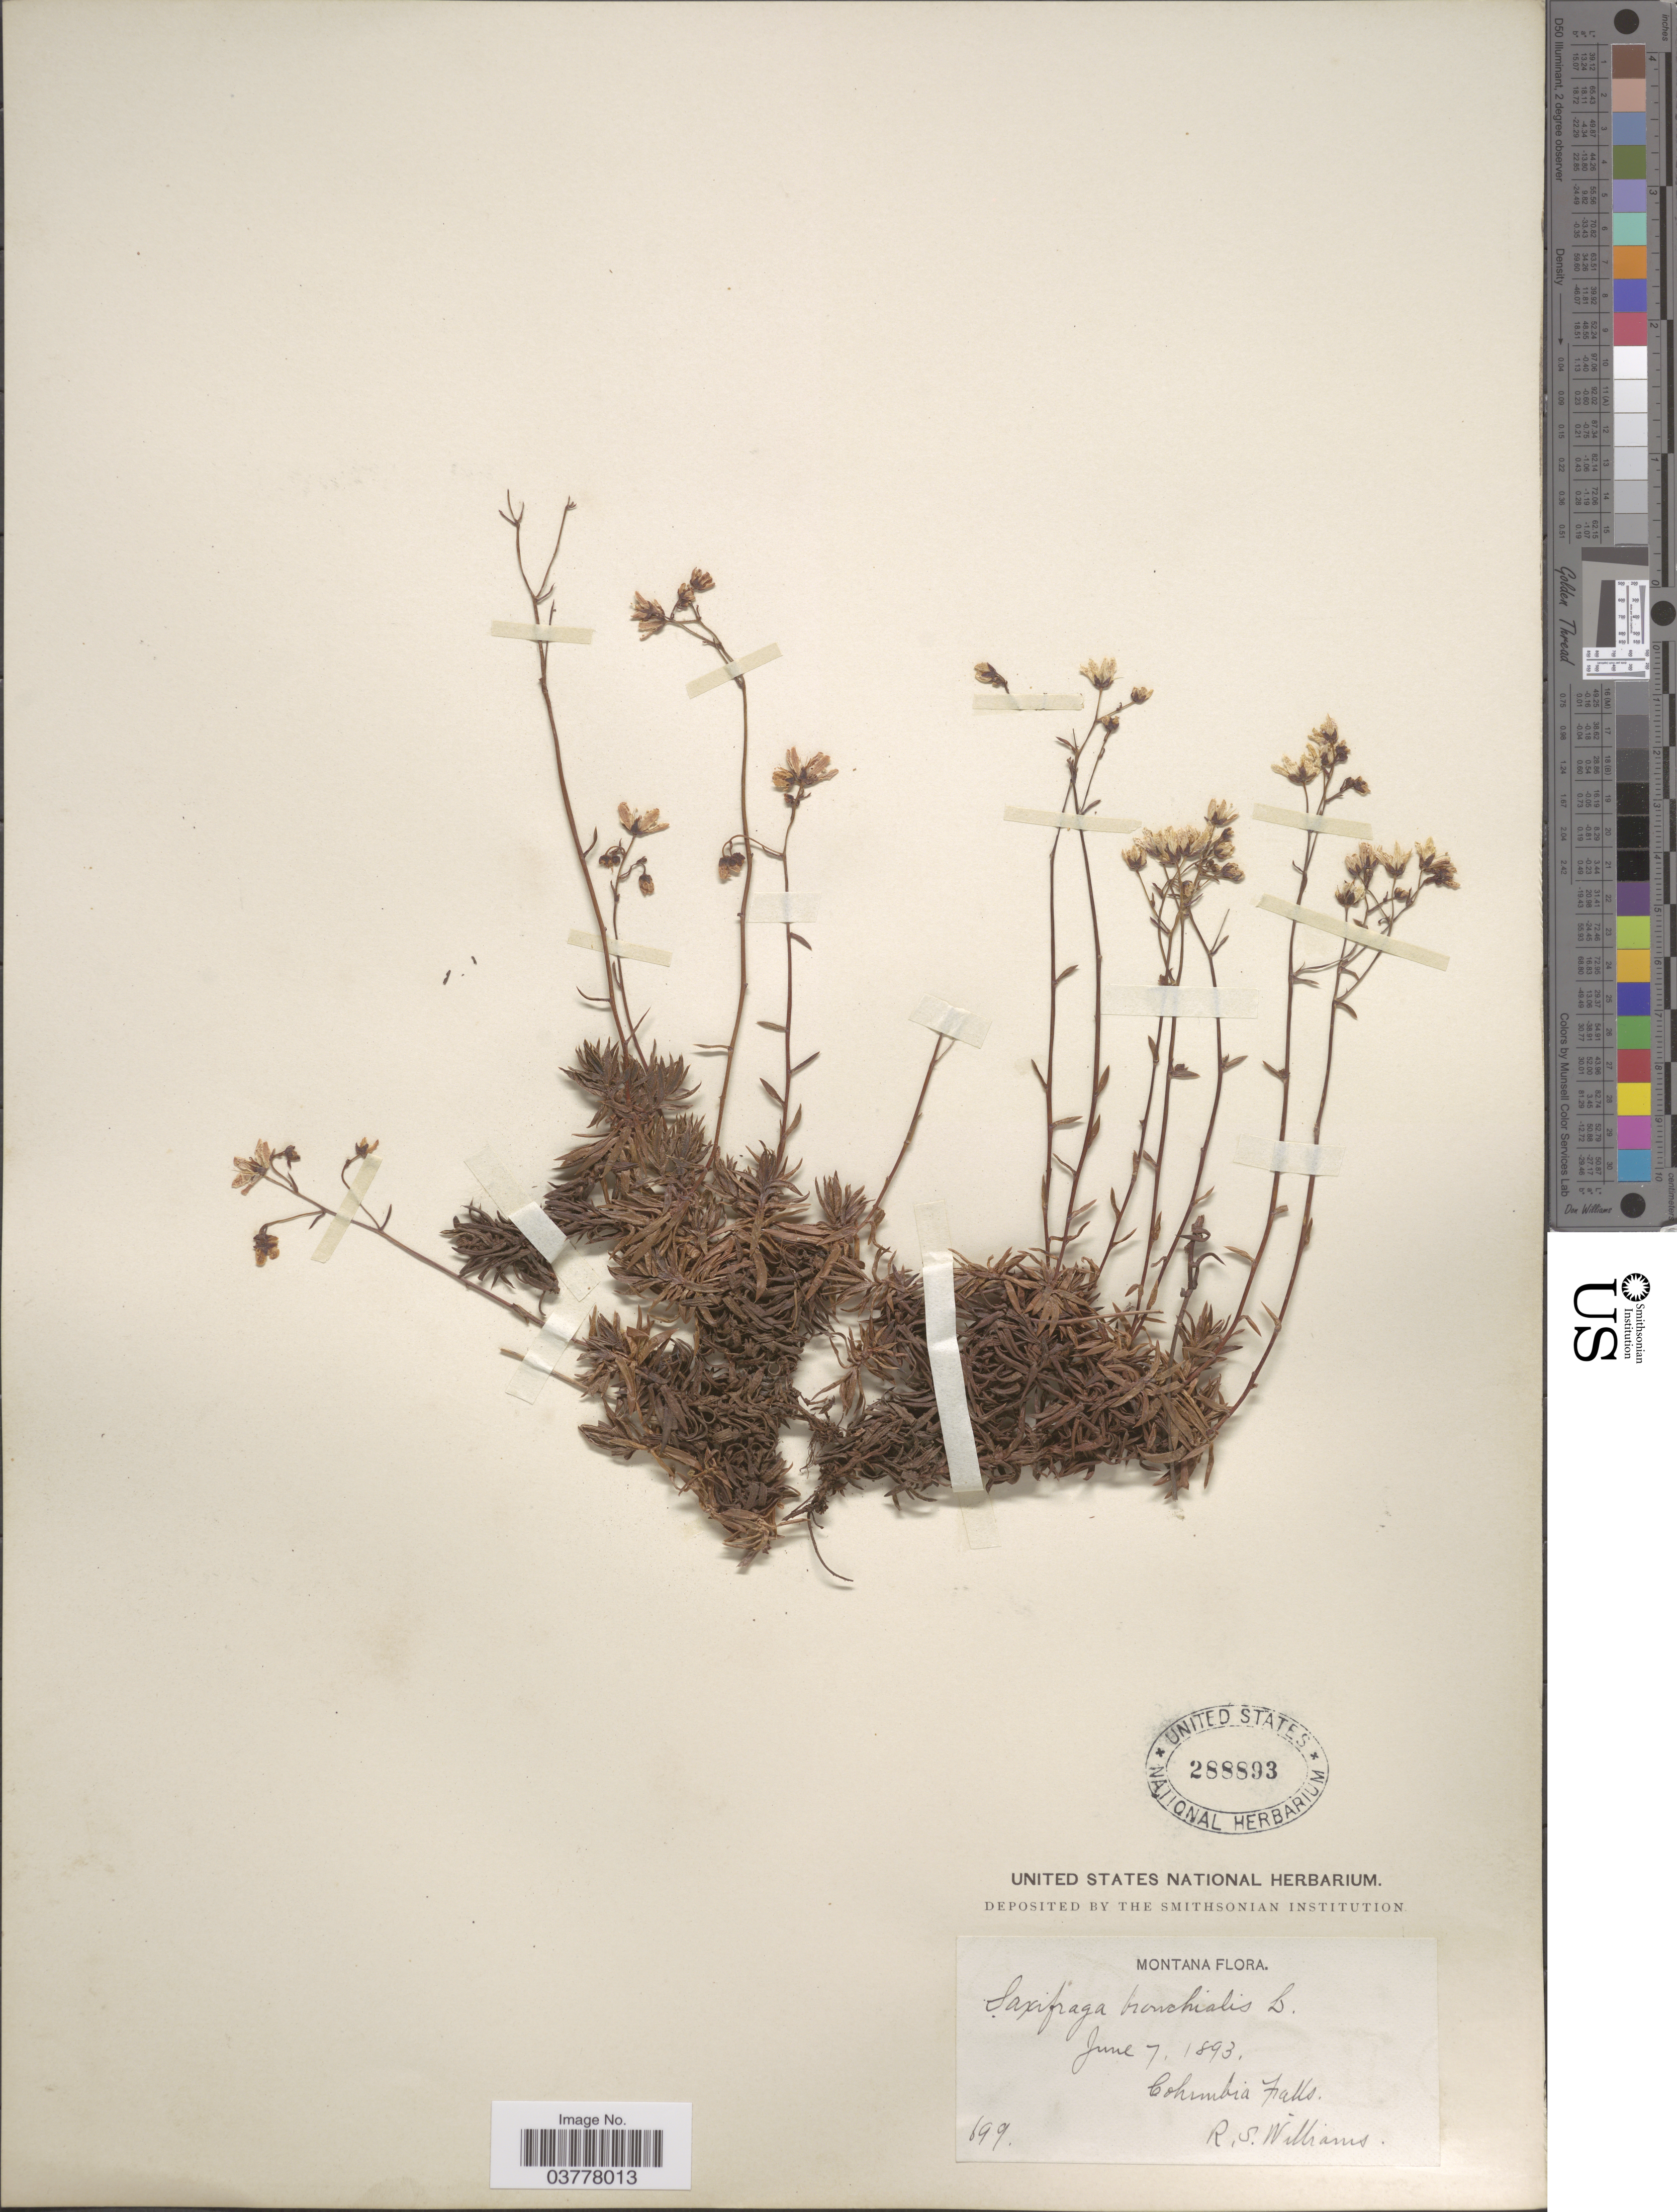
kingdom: Plantae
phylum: Tracheophyta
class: Magnoliopsida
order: Saxifragales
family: Saxifragaceae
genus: Saxifraga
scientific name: Saxifraga bronchialis subsp. austromontana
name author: (Wiegand) Piper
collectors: R. S. Williams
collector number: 699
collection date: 1893-06-07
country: United States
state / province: Montana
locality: Columbia Falls.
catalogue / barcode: US 288893